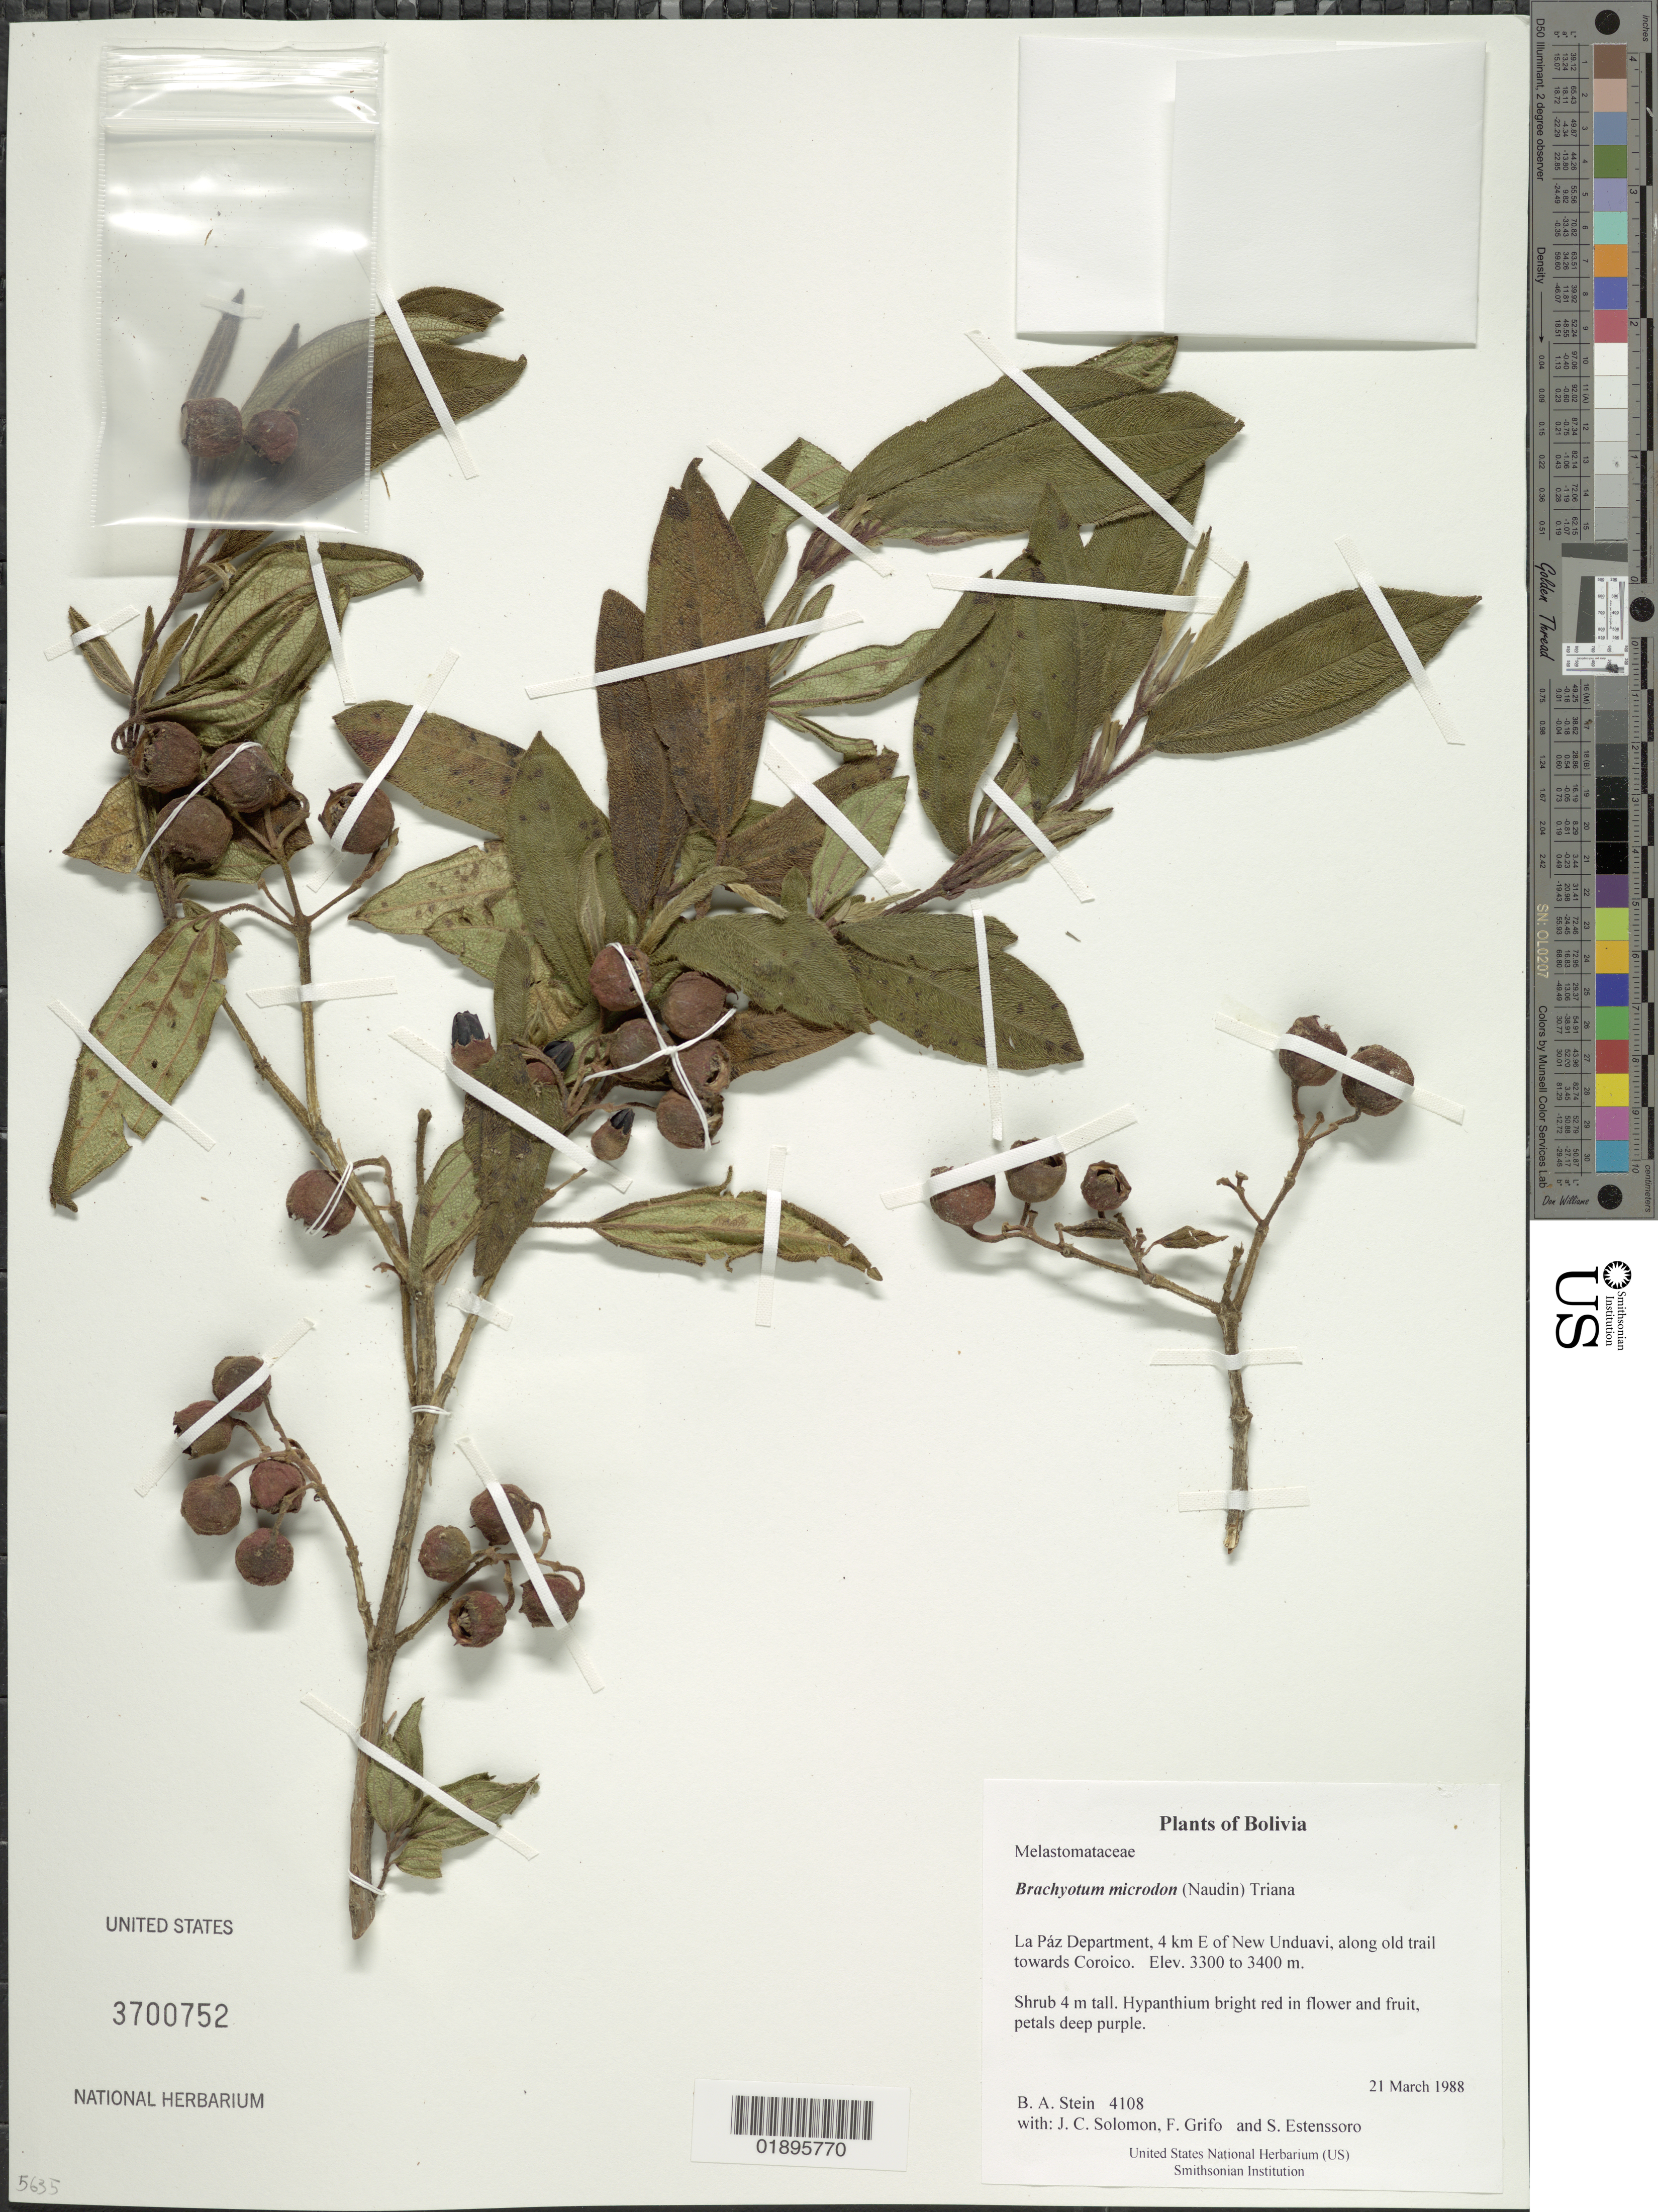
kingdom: Plantae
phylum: Tracheophyta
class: Magnoliopsida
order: Myrtales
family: Melastomataceae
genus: Brachyotum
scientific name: Brachyotum microdon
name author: (Naudin) Triana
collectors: B. A. Stein, J. C. Solomon, F. Grifo & S. Estenssoro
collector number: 4108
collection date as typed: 21 March 1988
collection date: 1988-03-21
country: Bolivia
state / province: La Páz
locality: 4 km E of New Unduavi, along old trail towards Coroico.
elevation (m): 3300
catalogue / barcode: US 3700752